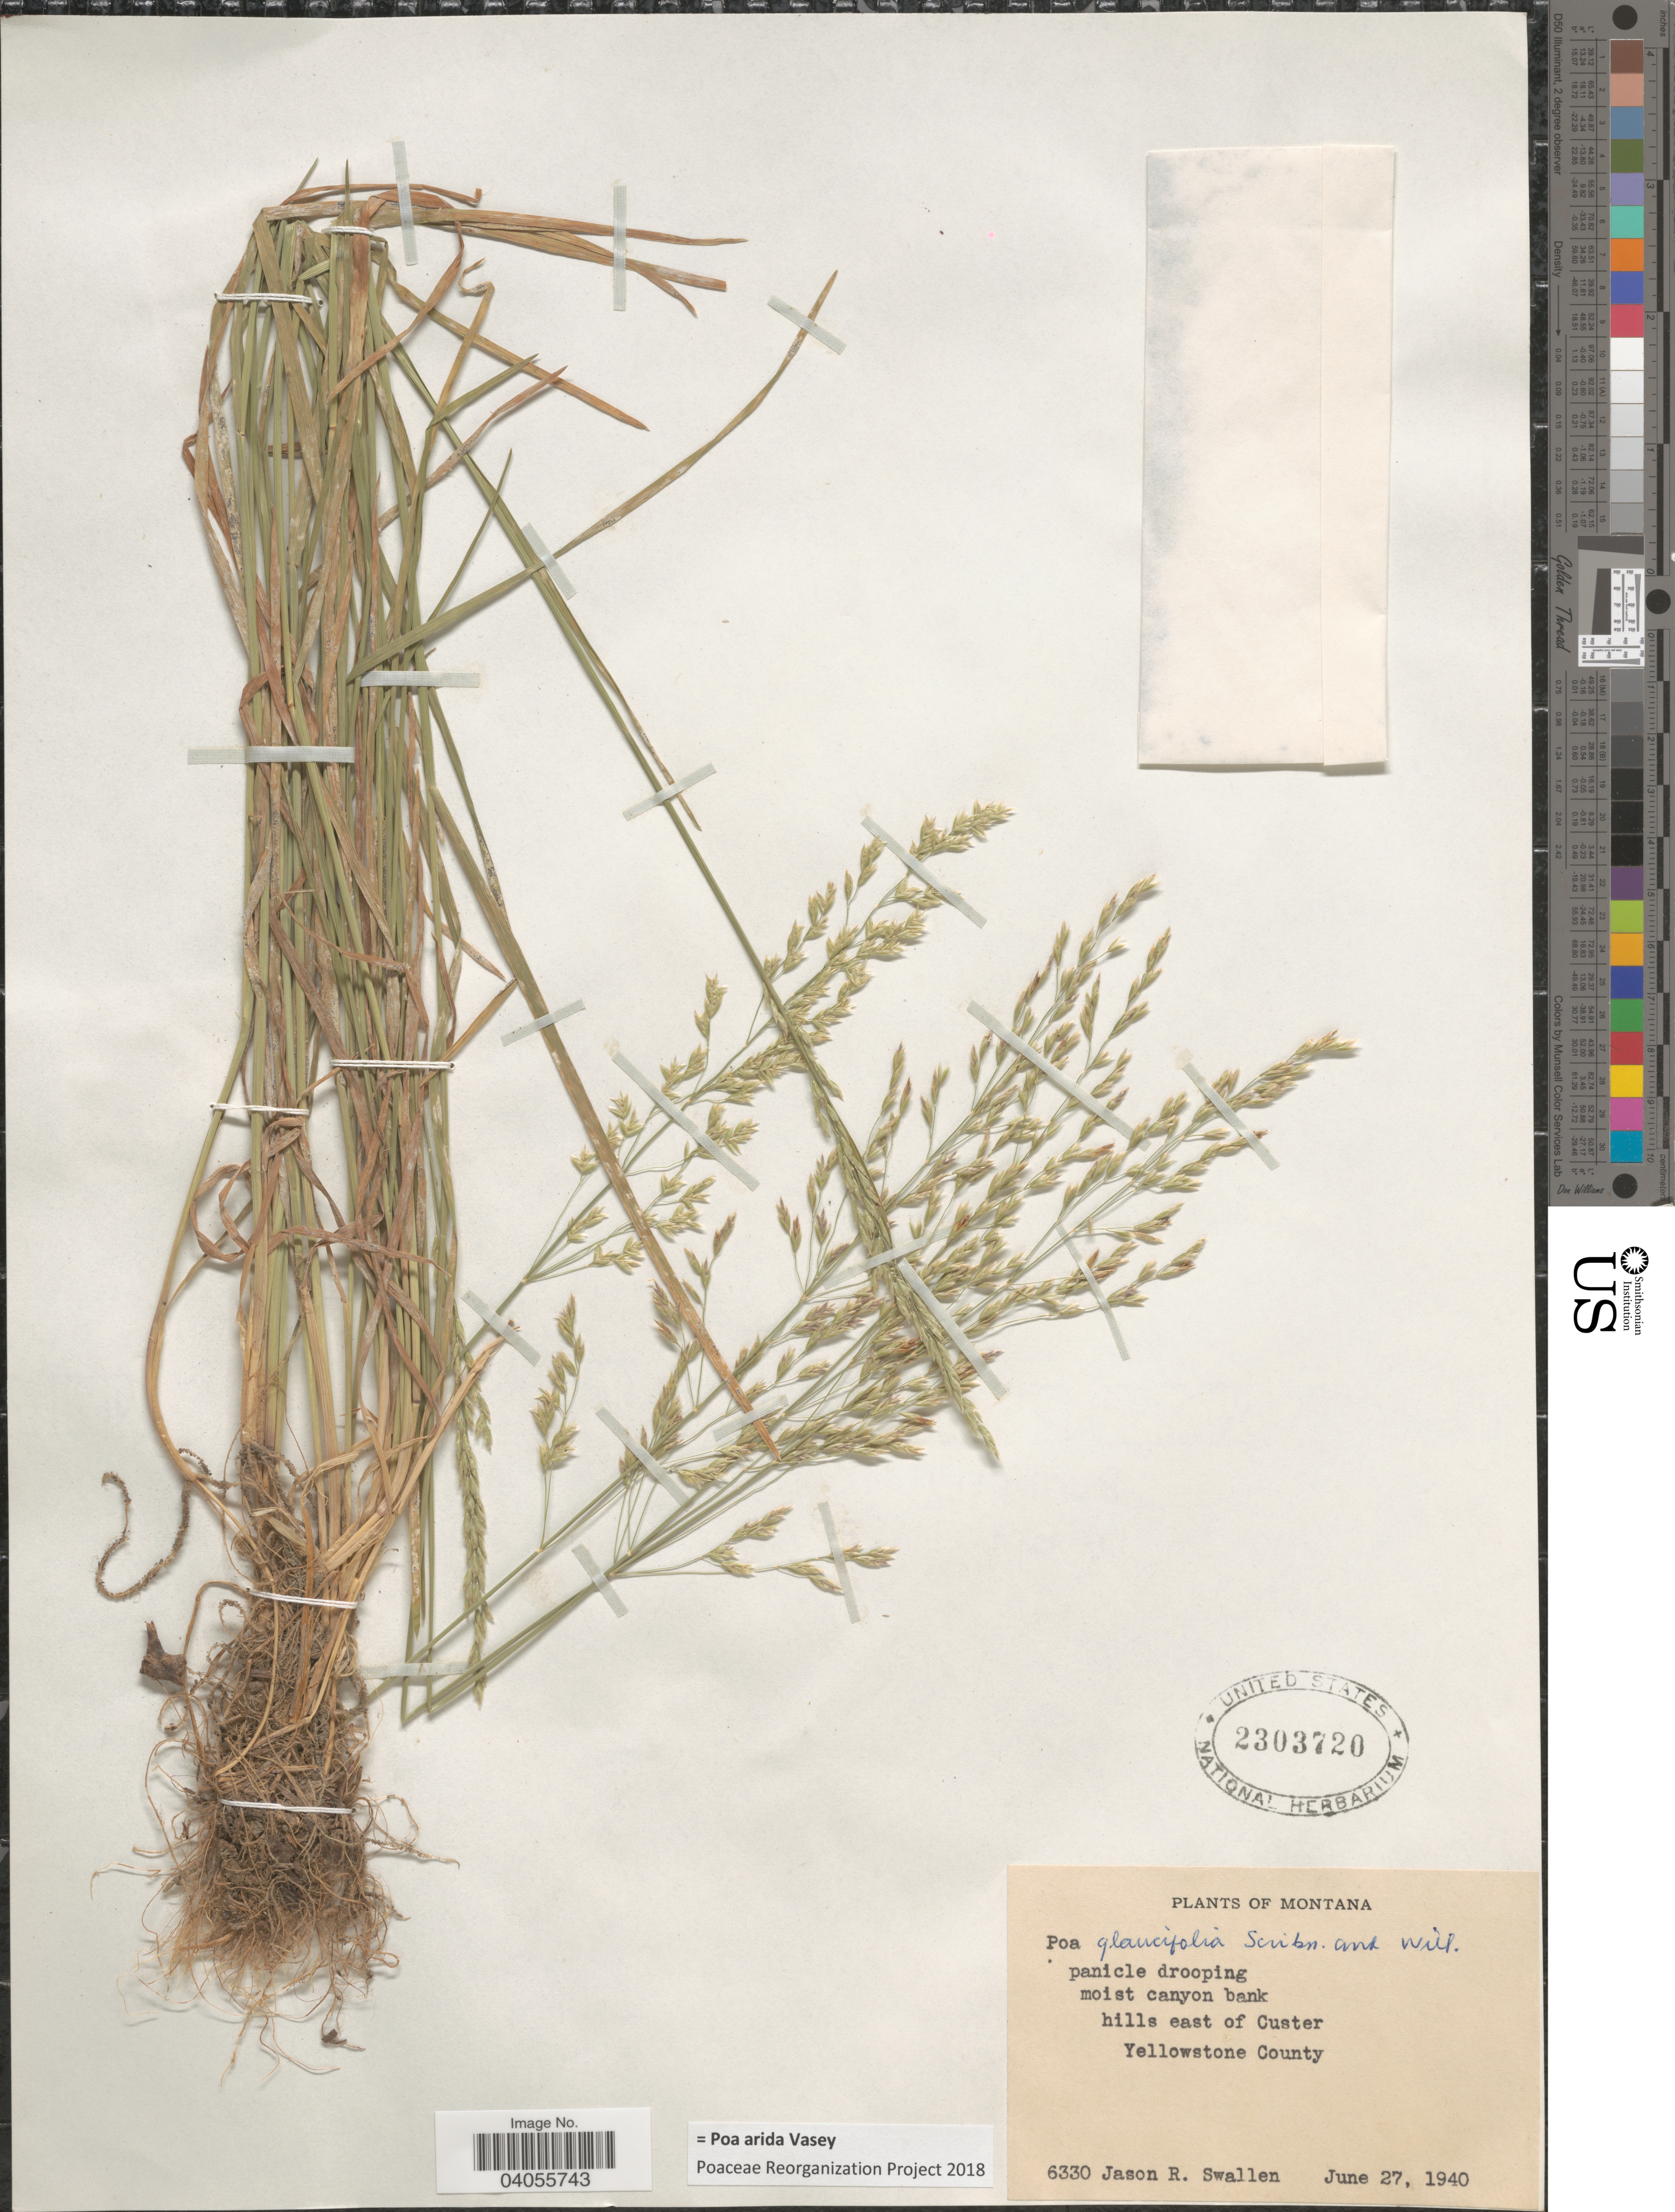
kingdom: Plantae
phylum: Tracheophyta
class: Liliopsida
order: Poales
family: Poaceae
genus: Poa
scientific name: Poa arida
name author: Vasey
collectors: J. R. Swallen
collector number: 6330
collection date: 1940-06-27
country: United States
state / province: Montana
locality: Hills east of Custer. Yellowstone County.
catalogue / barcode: US 2303720